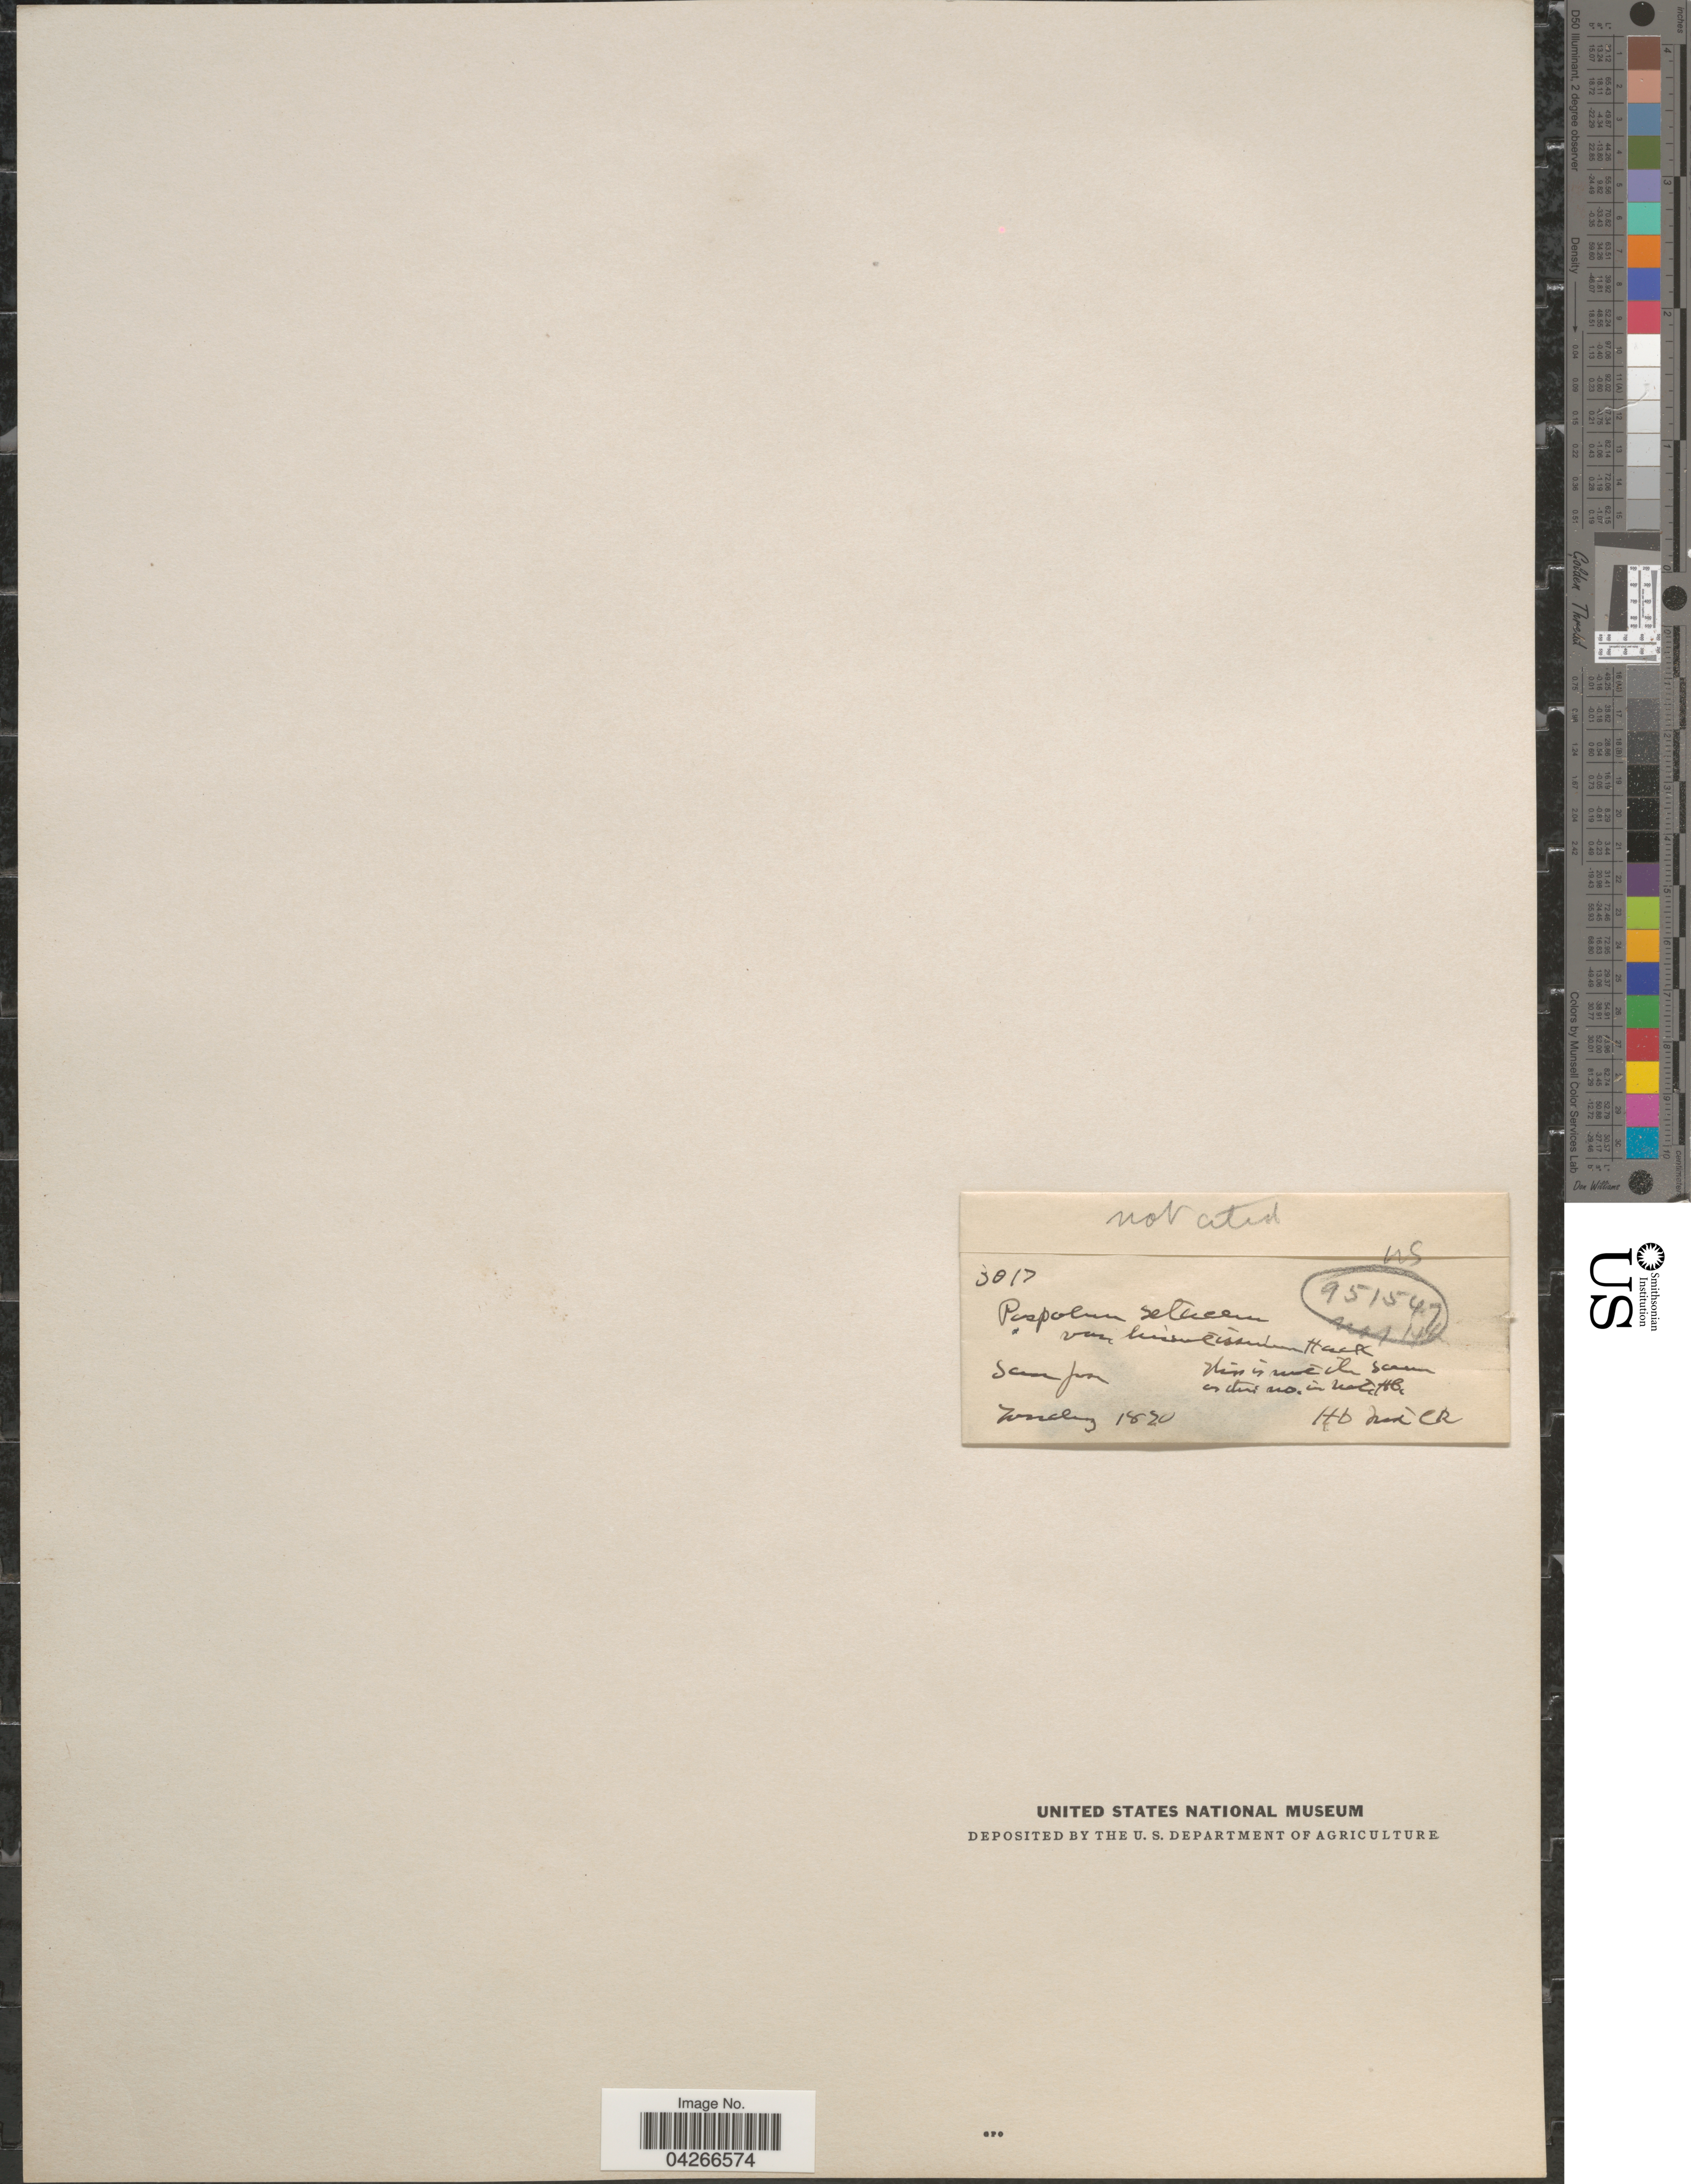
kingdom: Plantae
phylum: Tracheophyta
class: Liliopsida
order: Poales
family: Poaceae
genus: Paspalum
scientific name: Paspalum langei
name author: (E. Fourn.) Nash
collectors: Tonduz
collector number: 3017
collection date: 1820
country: Costa Rica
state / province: San José